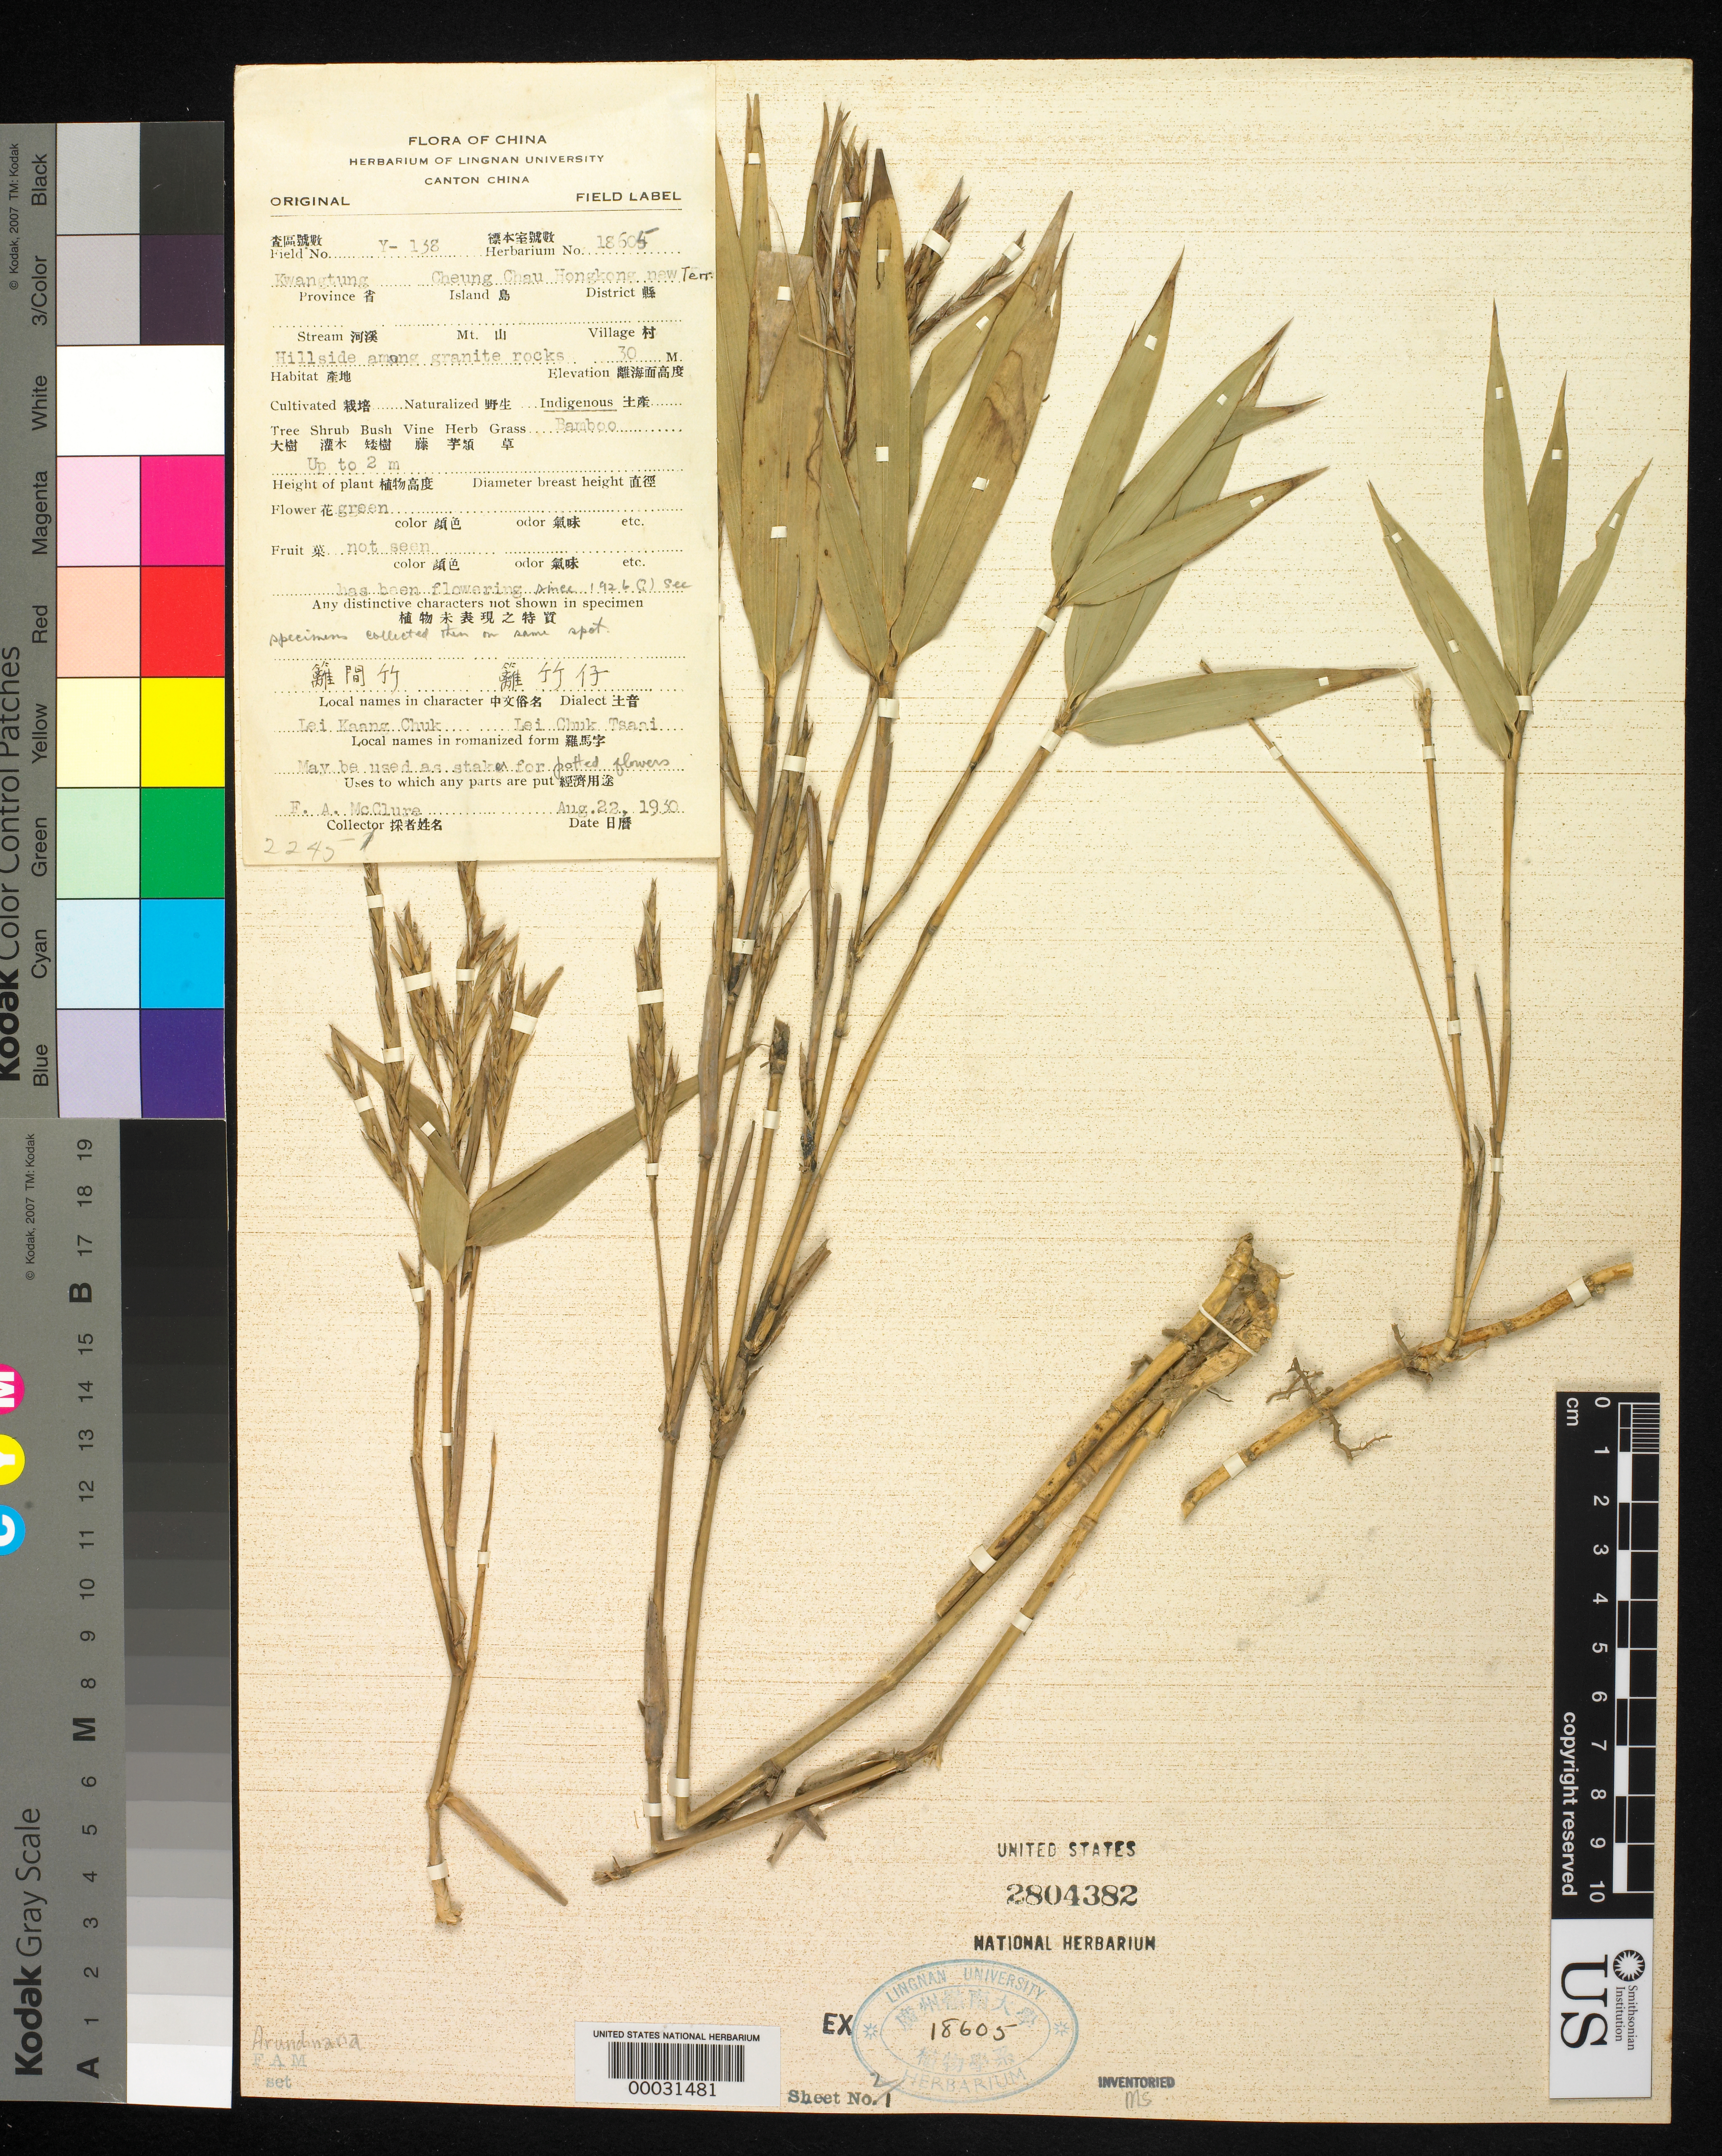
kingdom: Plantae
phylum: Tracheophyta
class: Liliopsida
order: Poales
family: Poaceae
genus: Arundinaria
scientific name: Arundinaria sp.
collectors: F. A. McClure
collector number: Y-138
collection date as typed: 22 Aug 1930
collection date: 1930-08-22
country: China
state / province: Guangdong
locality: Cheung chau, hong kong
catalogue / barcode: US 2804382